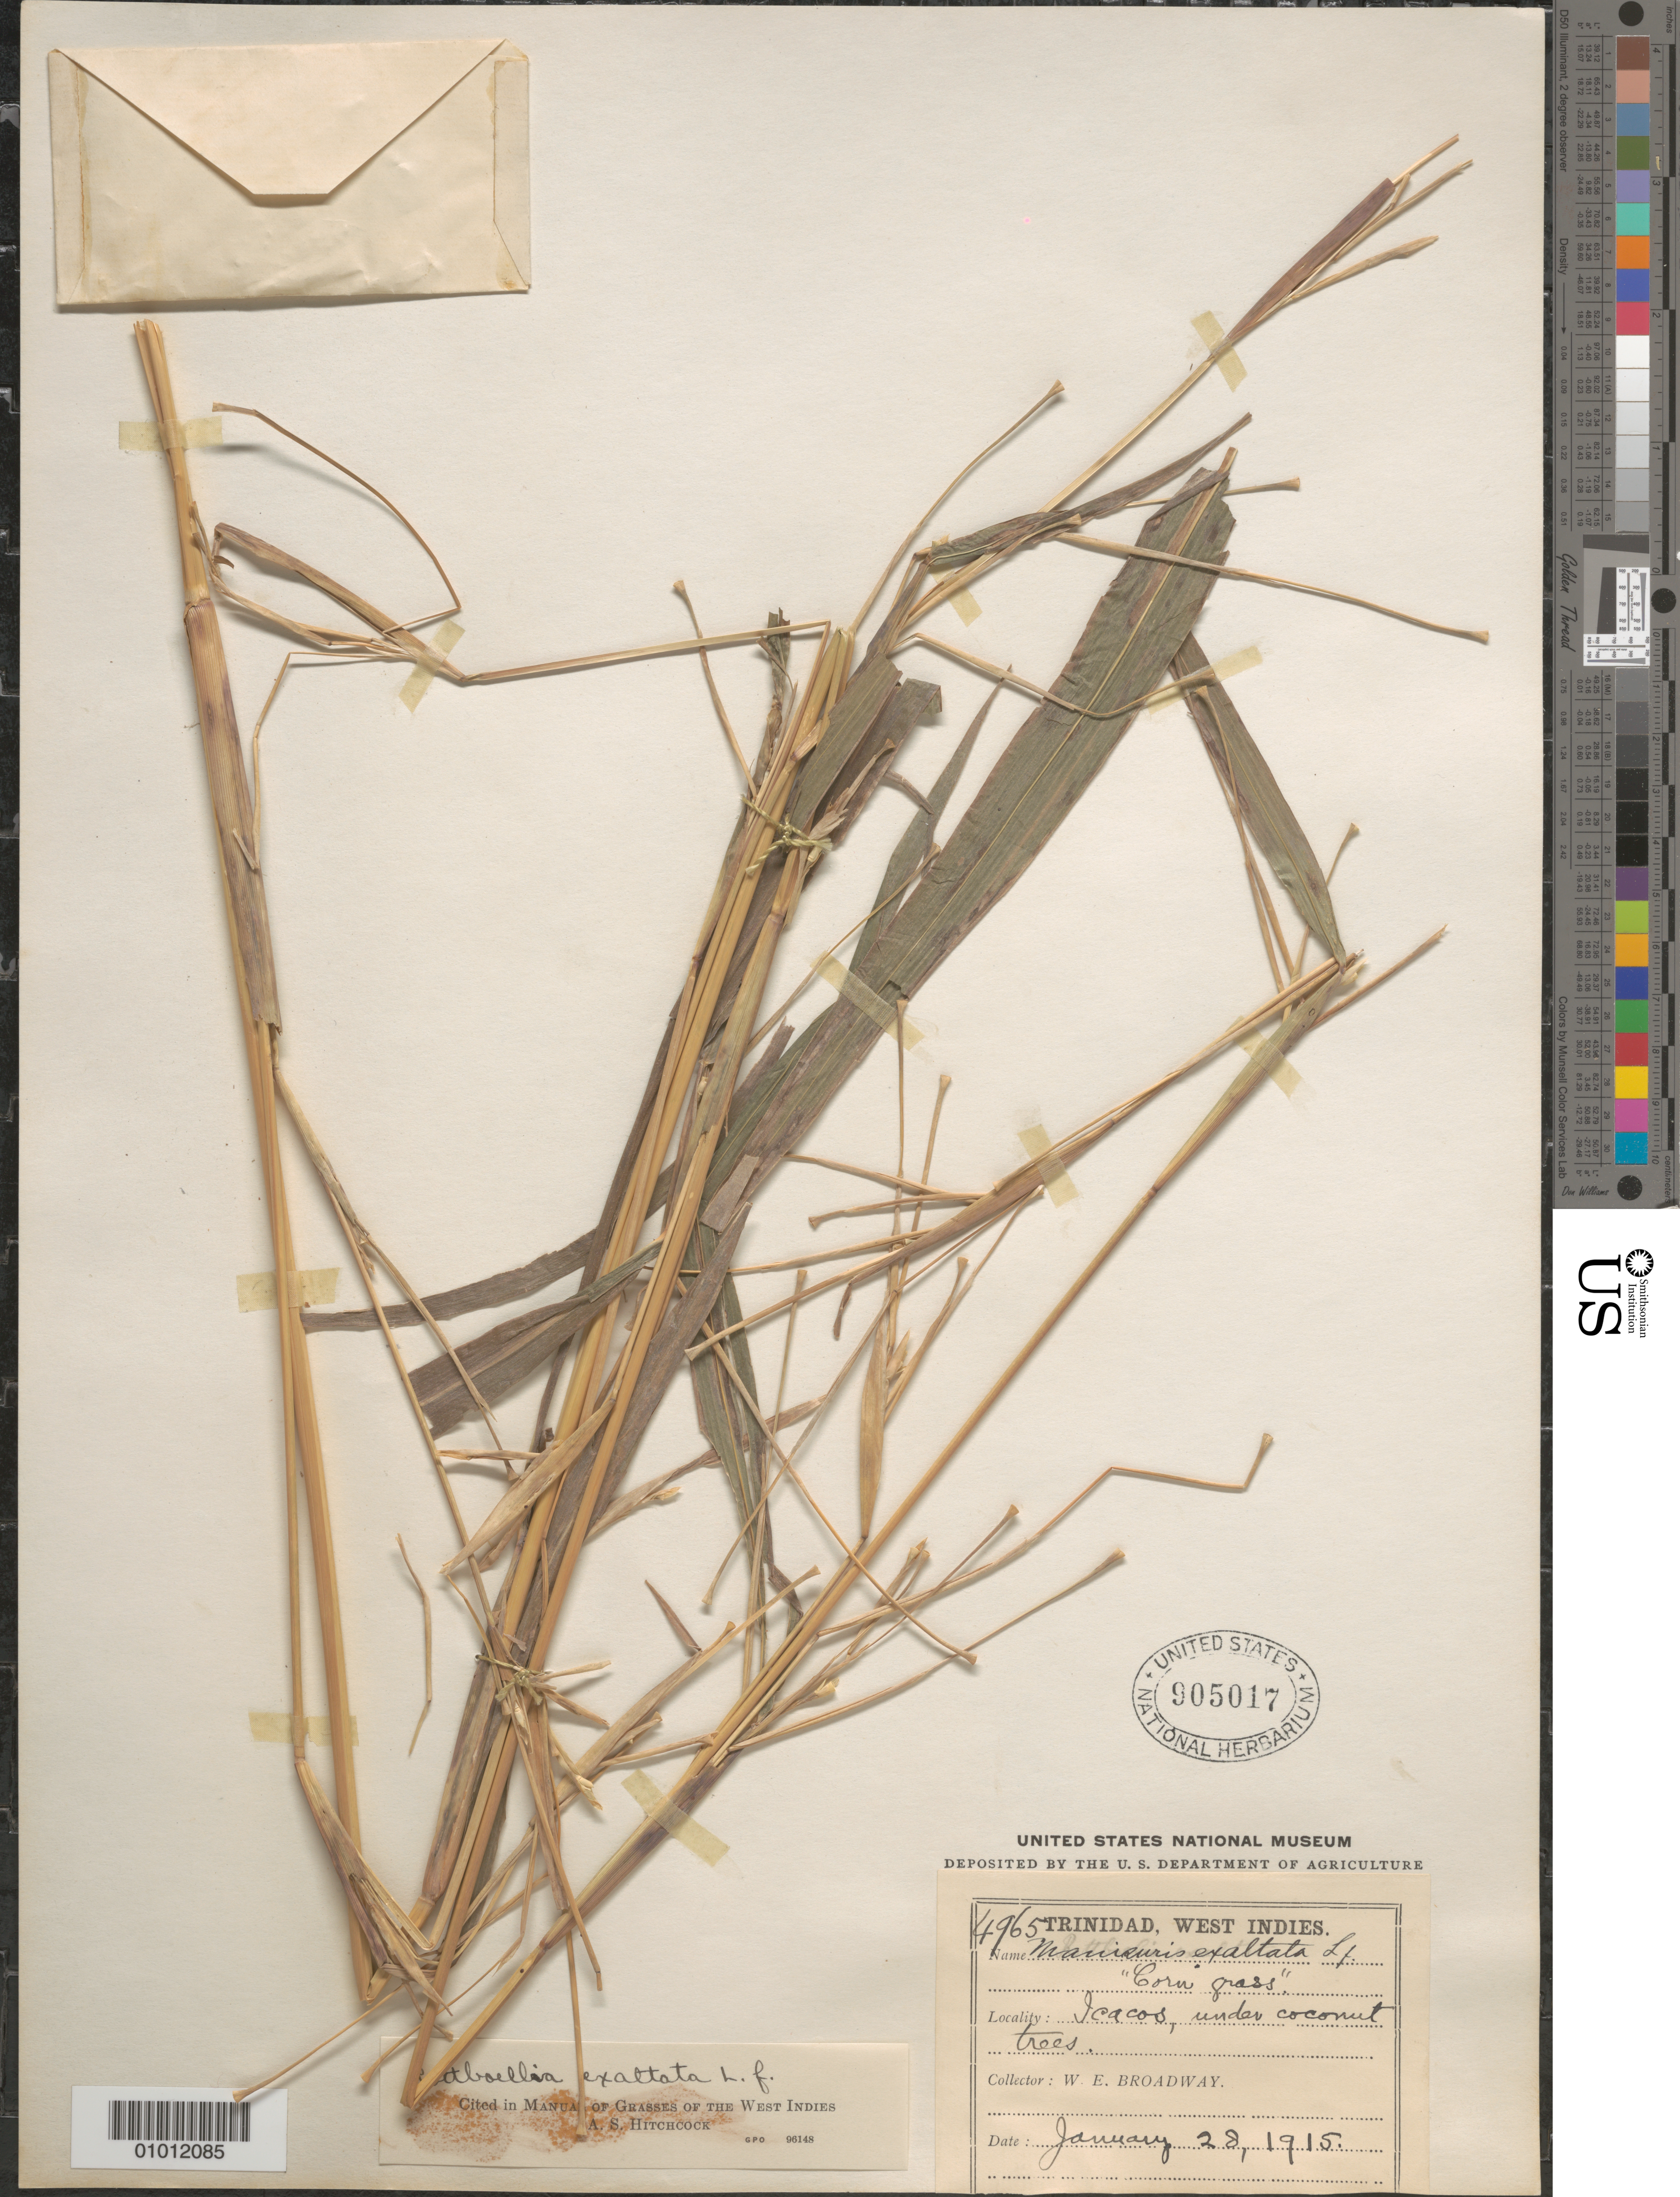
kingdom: Plantae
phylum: Tracheophyta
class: Liliopsida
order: Poales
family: Poaceae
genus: Rottboellia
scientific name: Rottboellia cochinchinensis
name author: (Lour.) Clayton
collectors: W. E. Broadway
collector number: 4965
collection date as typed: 28 Jan 1915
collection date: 1915-01-28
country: Trinidad and Tobago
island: Trinidad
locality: Icacos, under coconut trees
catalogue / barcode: US 905017